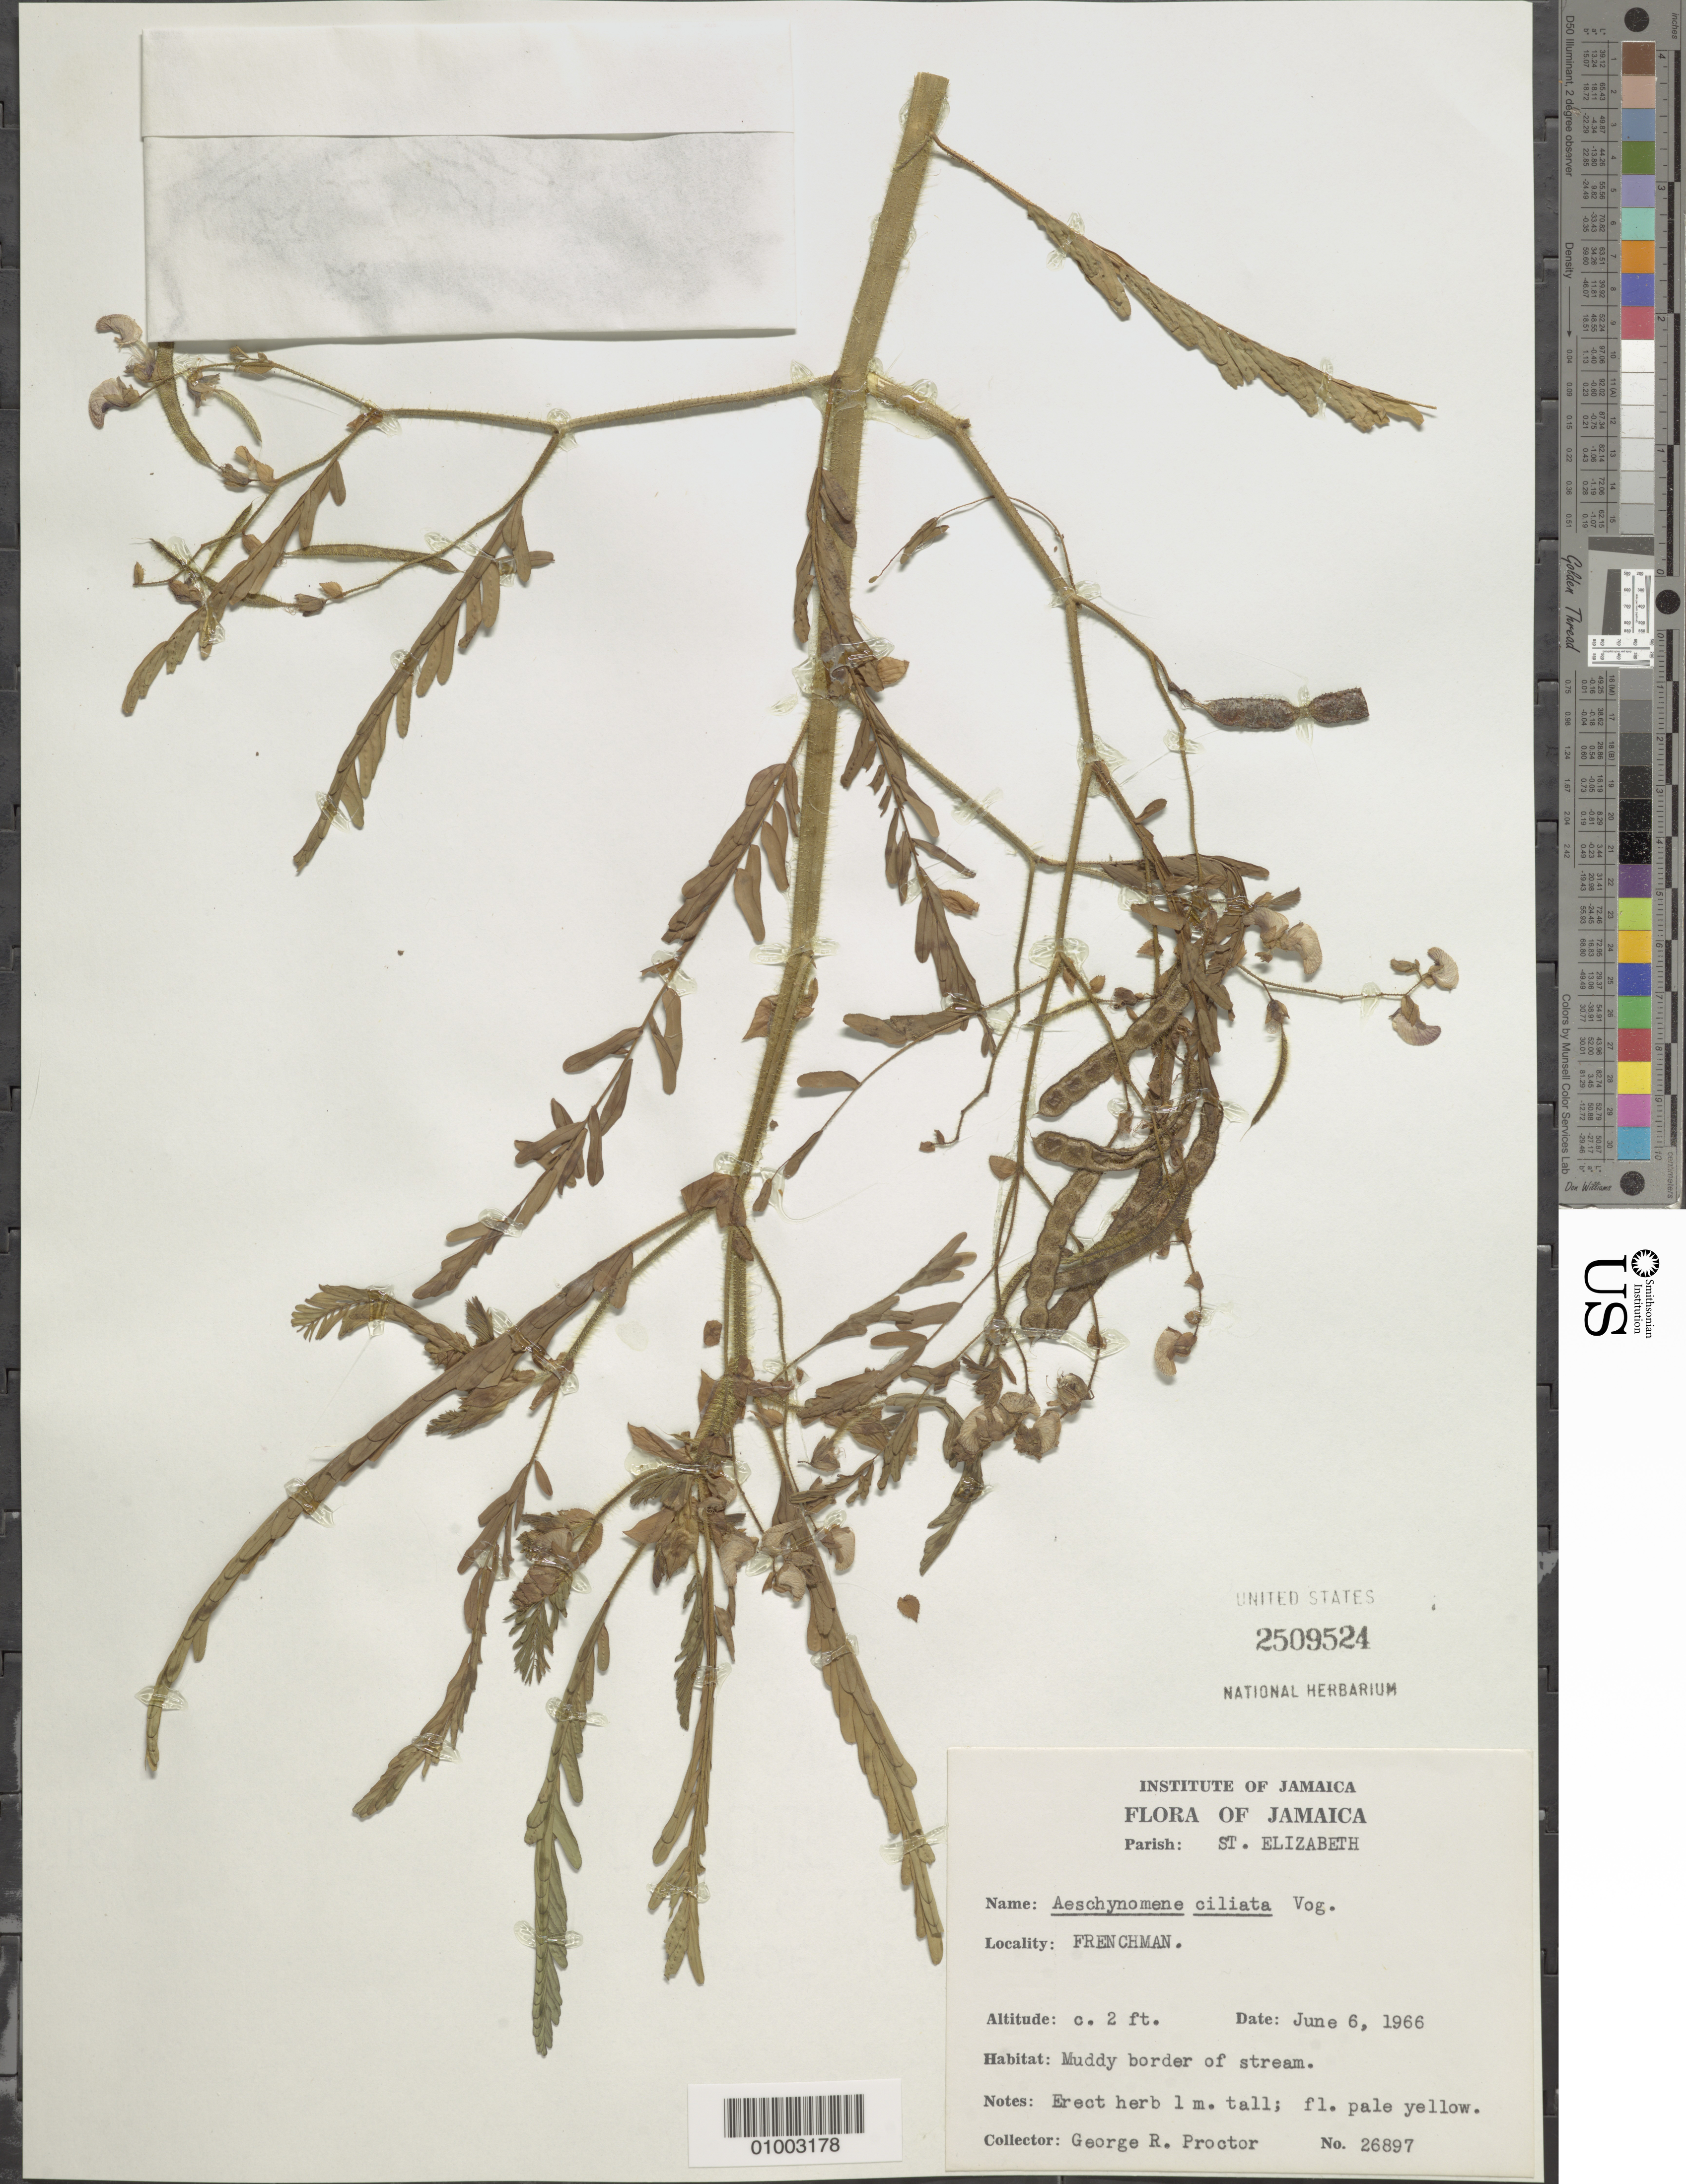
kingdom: Plantae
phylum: Tracheophyta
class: Magnoliopsida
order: Fabales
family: Fabaceae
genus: Aeschynomene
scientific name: Aeschynomene ciliata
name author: Vogel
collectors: G. R. Proctor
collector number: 26897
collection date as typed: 06 Jun 1966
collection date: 1966-06-06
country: Jamaica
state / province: Saint Elizabeth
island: Jamaica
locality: Frenchman, muddy border of stream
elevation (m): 1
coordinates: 0 N, 0 E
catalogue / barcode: US 2509524